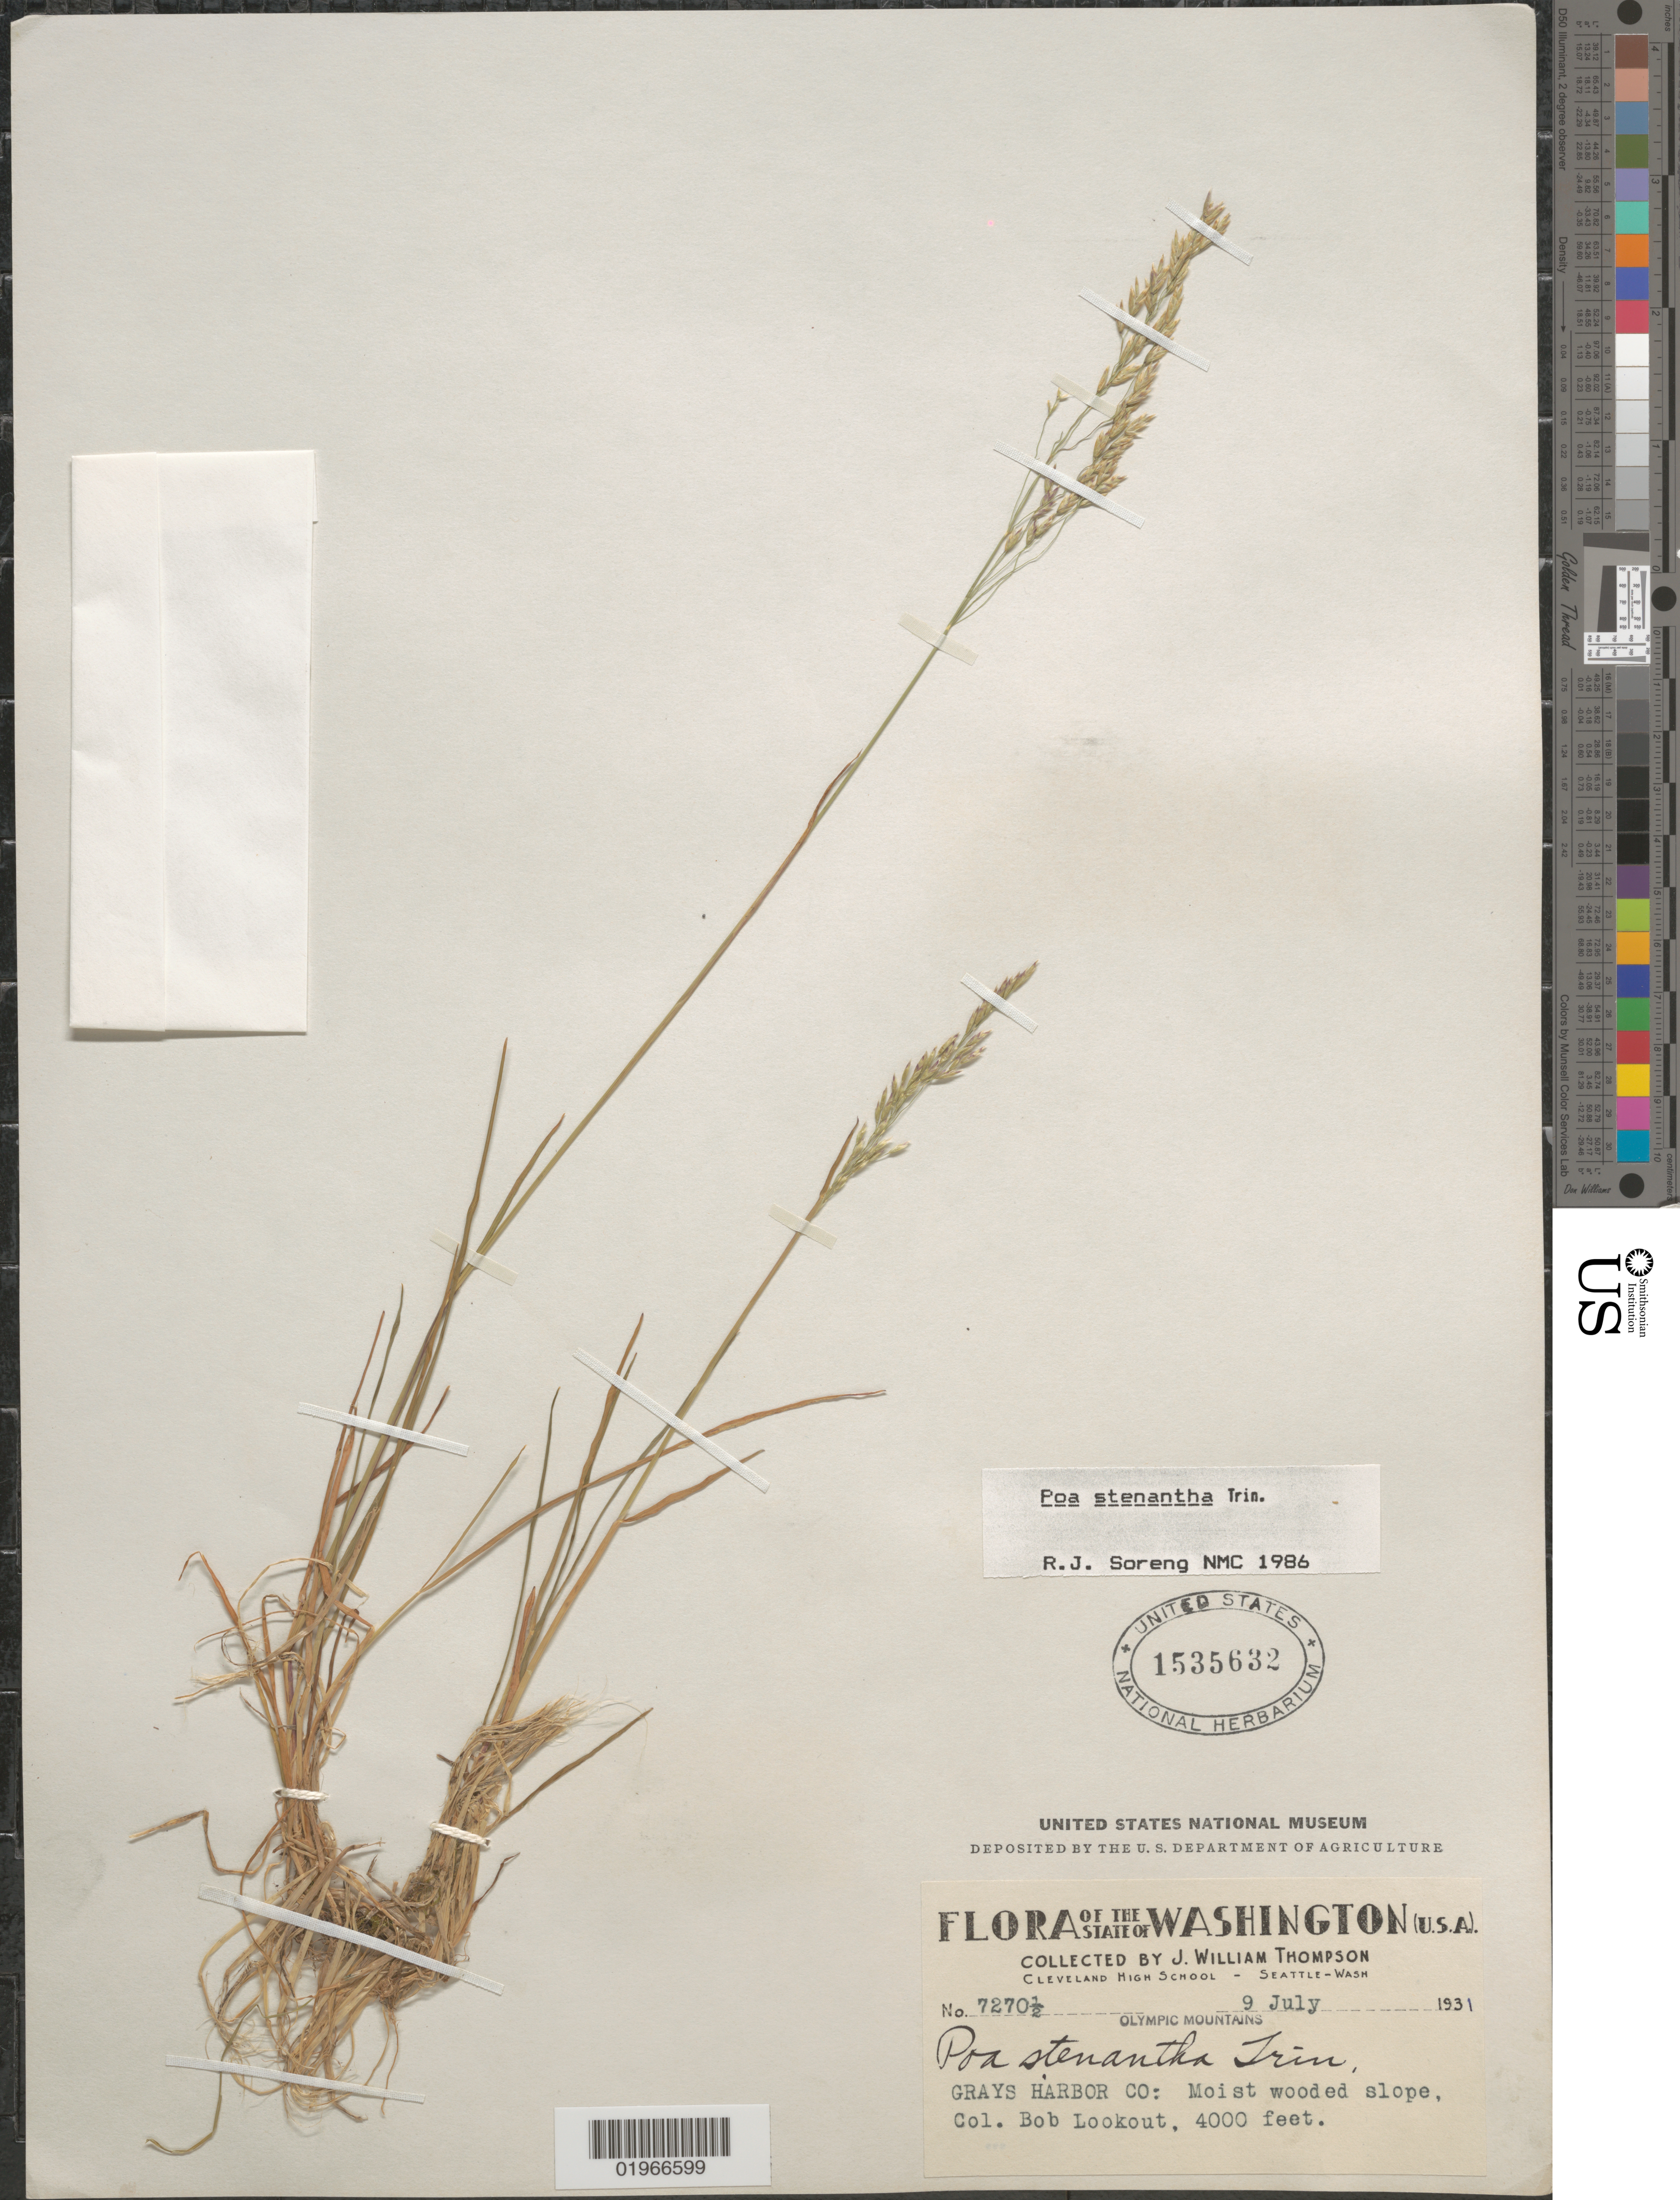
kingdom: Plantae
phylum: Tracheophyta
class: Liliopsida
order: Poales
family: Poaceae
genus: Poa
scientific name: Poa stenantha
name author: Trin.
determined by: Soreng, Robert J., Research Associate (BOT), Smithsonian Institution - National Museum of Natural History (UNITED STATES)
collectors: J. W. Thompson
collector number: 7270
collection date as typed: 9 July 1931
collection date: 1931-07-09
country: United States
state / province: Washington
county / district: Grays Harbor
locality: Olympic Mountains. Col. Bob Lookout.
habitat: Moist wooded slope.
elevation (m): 1219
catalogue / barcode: US 1535632